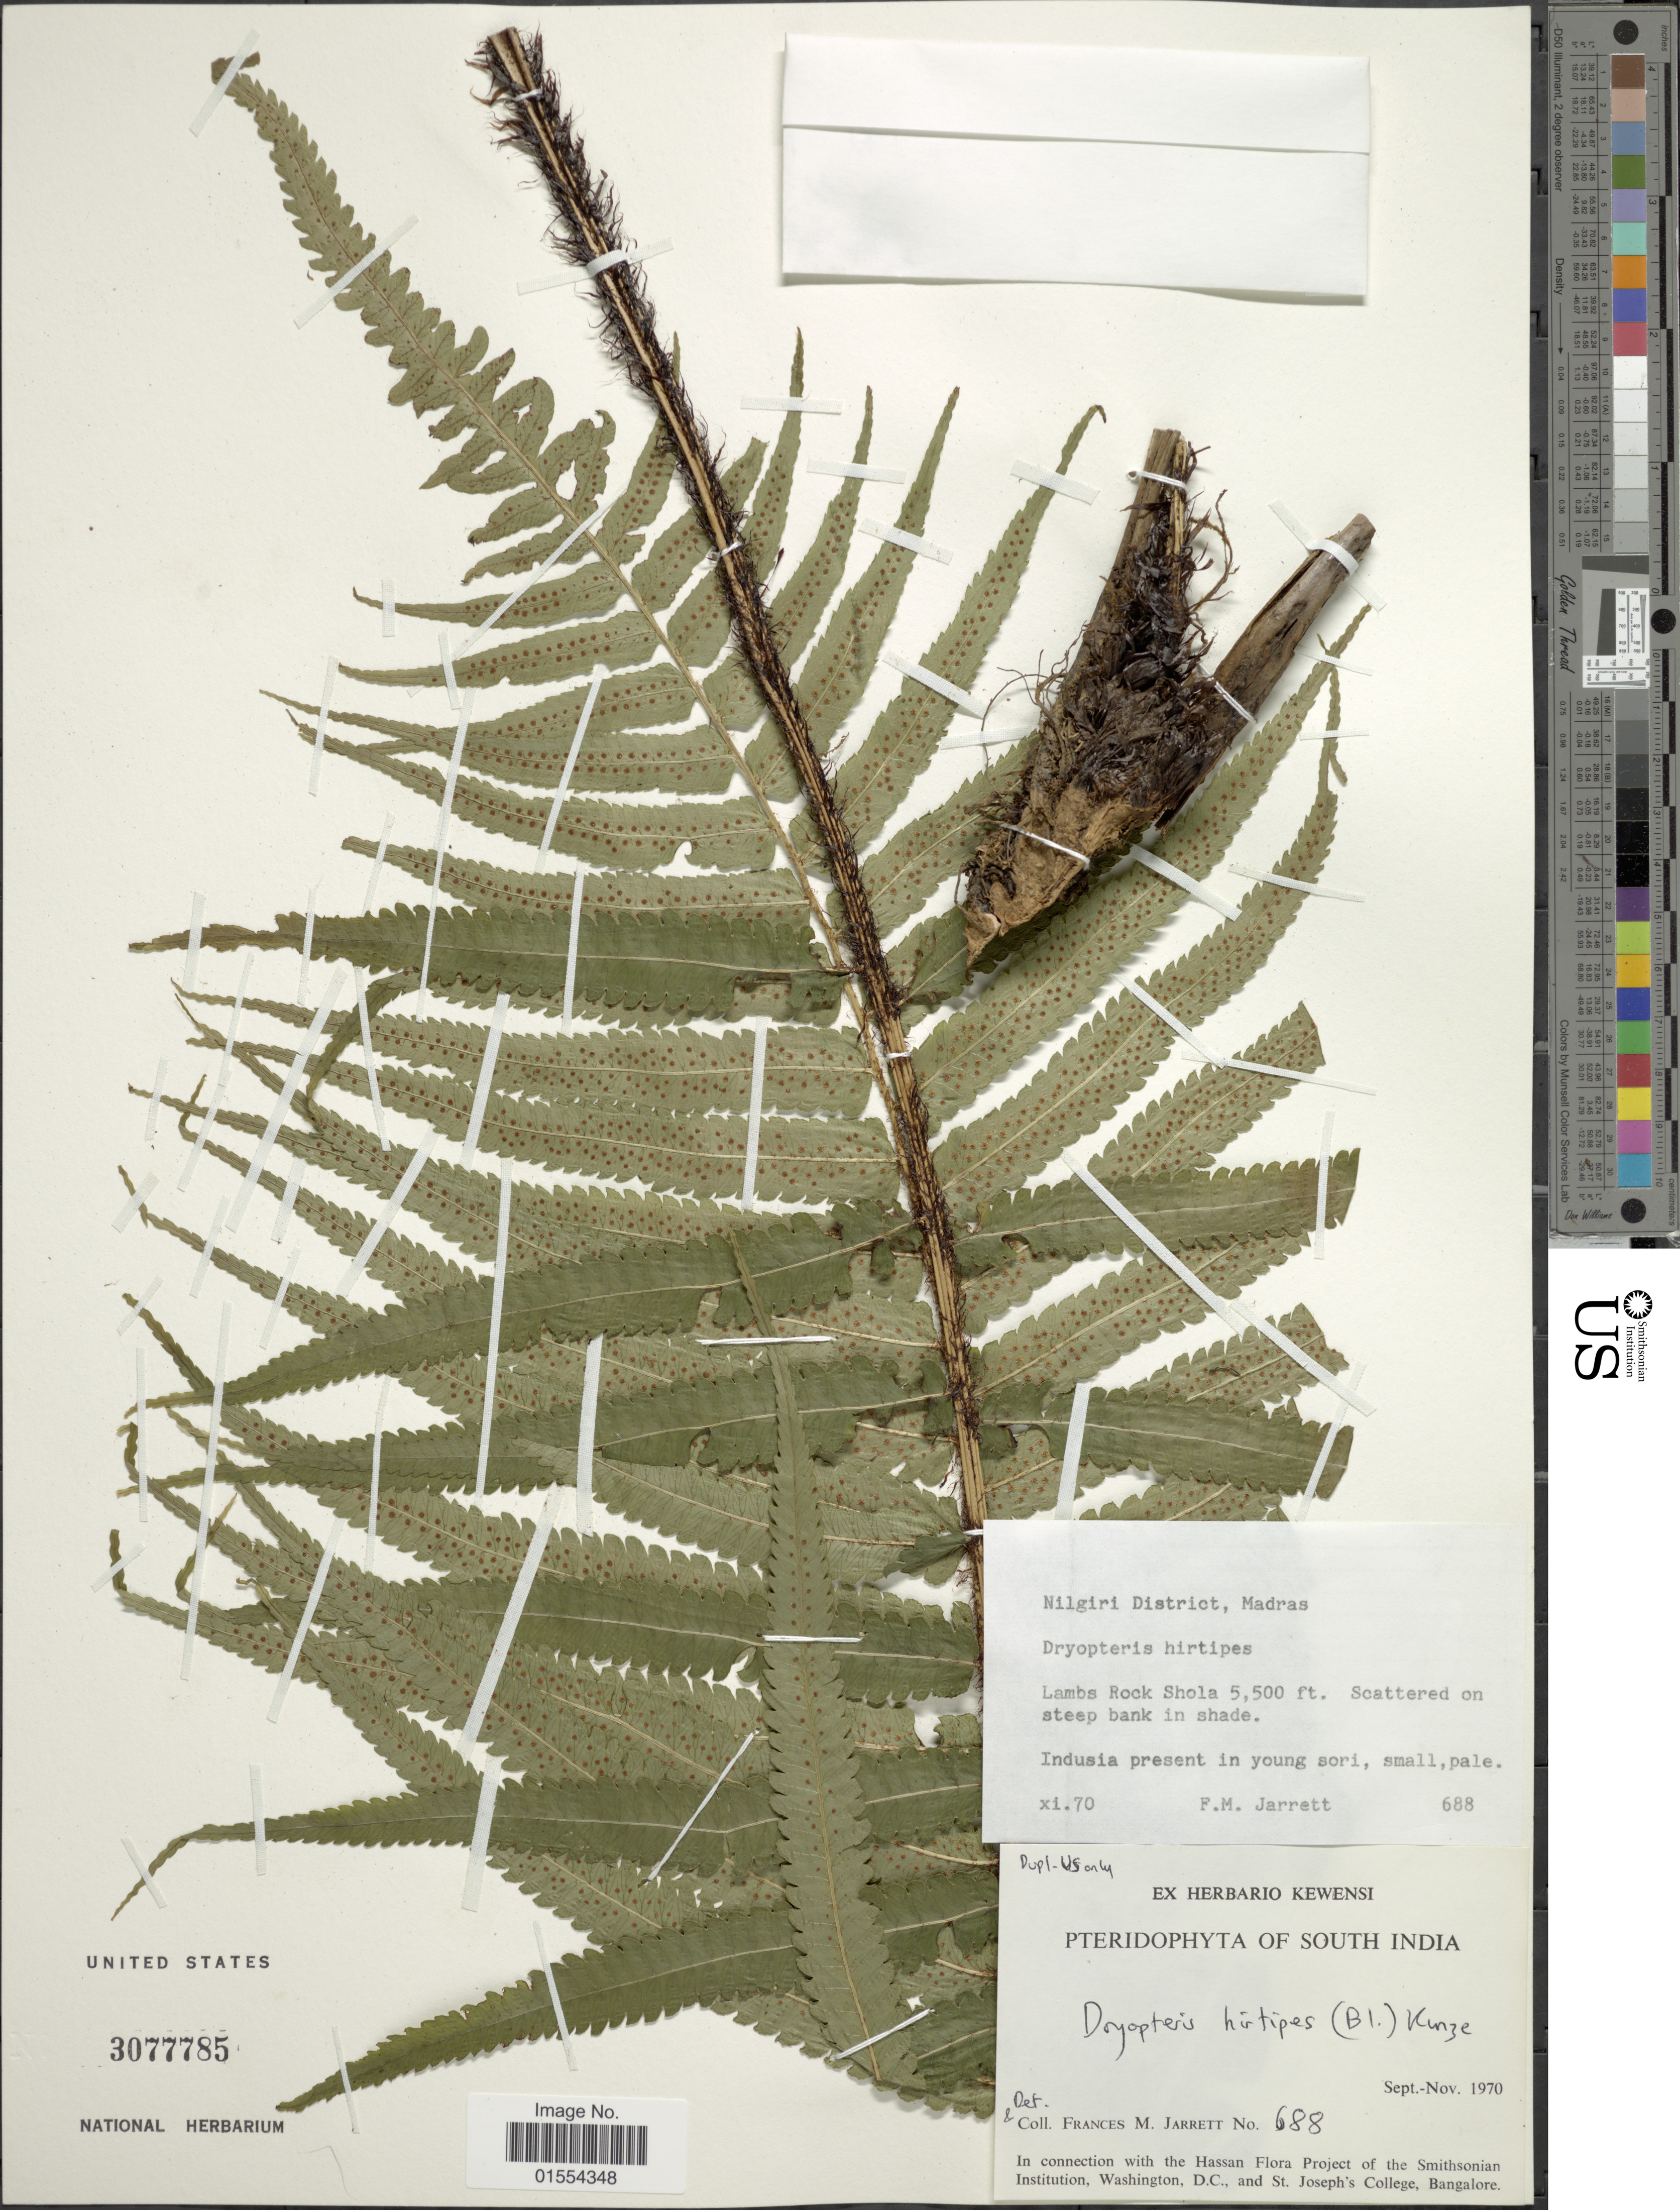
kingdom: Plantae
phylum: Tracheophyta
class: Polypodiopsida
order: Polypodiales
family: Dryopteridaceae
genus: Dryopteris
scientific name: Dryopteris hirtipes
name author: (Blume) Kuntze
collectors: F. M. Jarrett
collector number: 688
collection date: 1970-09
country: India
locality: Nilgiri District, Lambs Rock Shola. Madras. South India.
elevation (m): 1676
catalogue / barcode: US 3077785